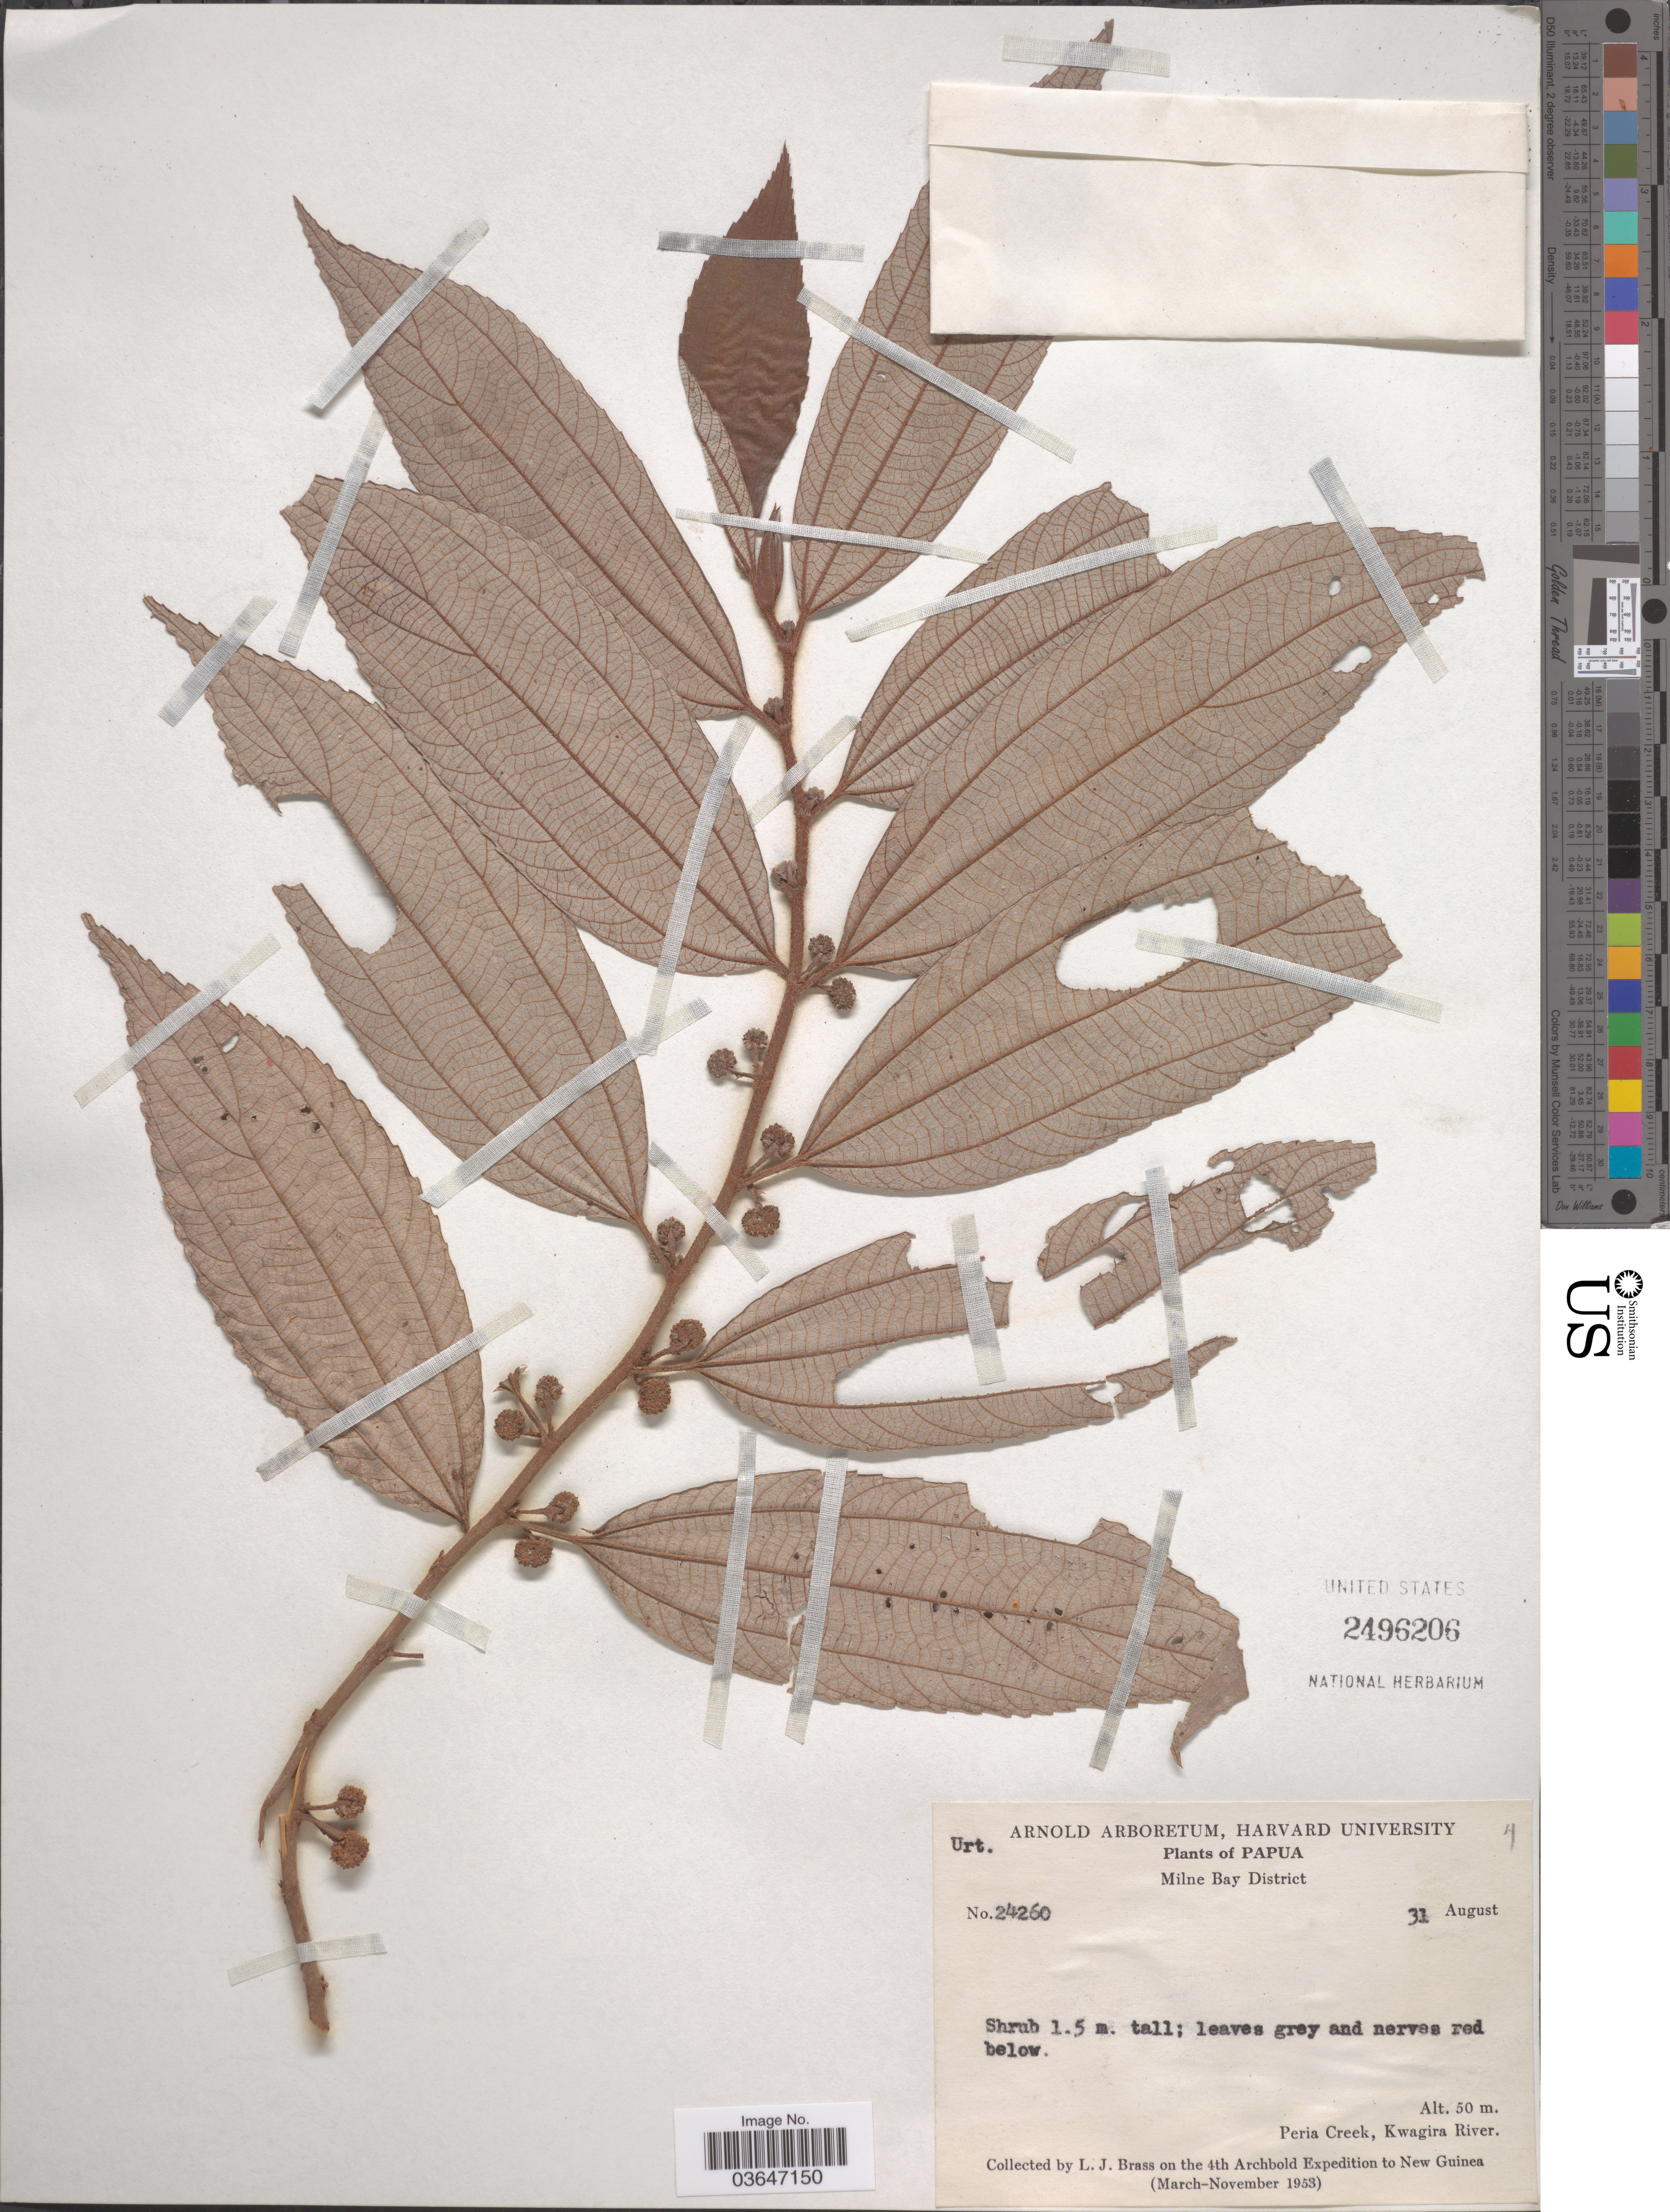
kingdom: Plantae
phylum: Tracheophyta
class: Magnoliopsida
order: Proteales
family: Proteaceae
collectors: L. J. Brass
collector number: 24260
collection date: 1953-08-31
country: Papua New Guinea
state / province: Milne Bay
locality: Papua. Milne Bay District. Peria Creek, Kwagira River. New Guinea.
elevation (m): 50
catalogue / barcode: US 2496206